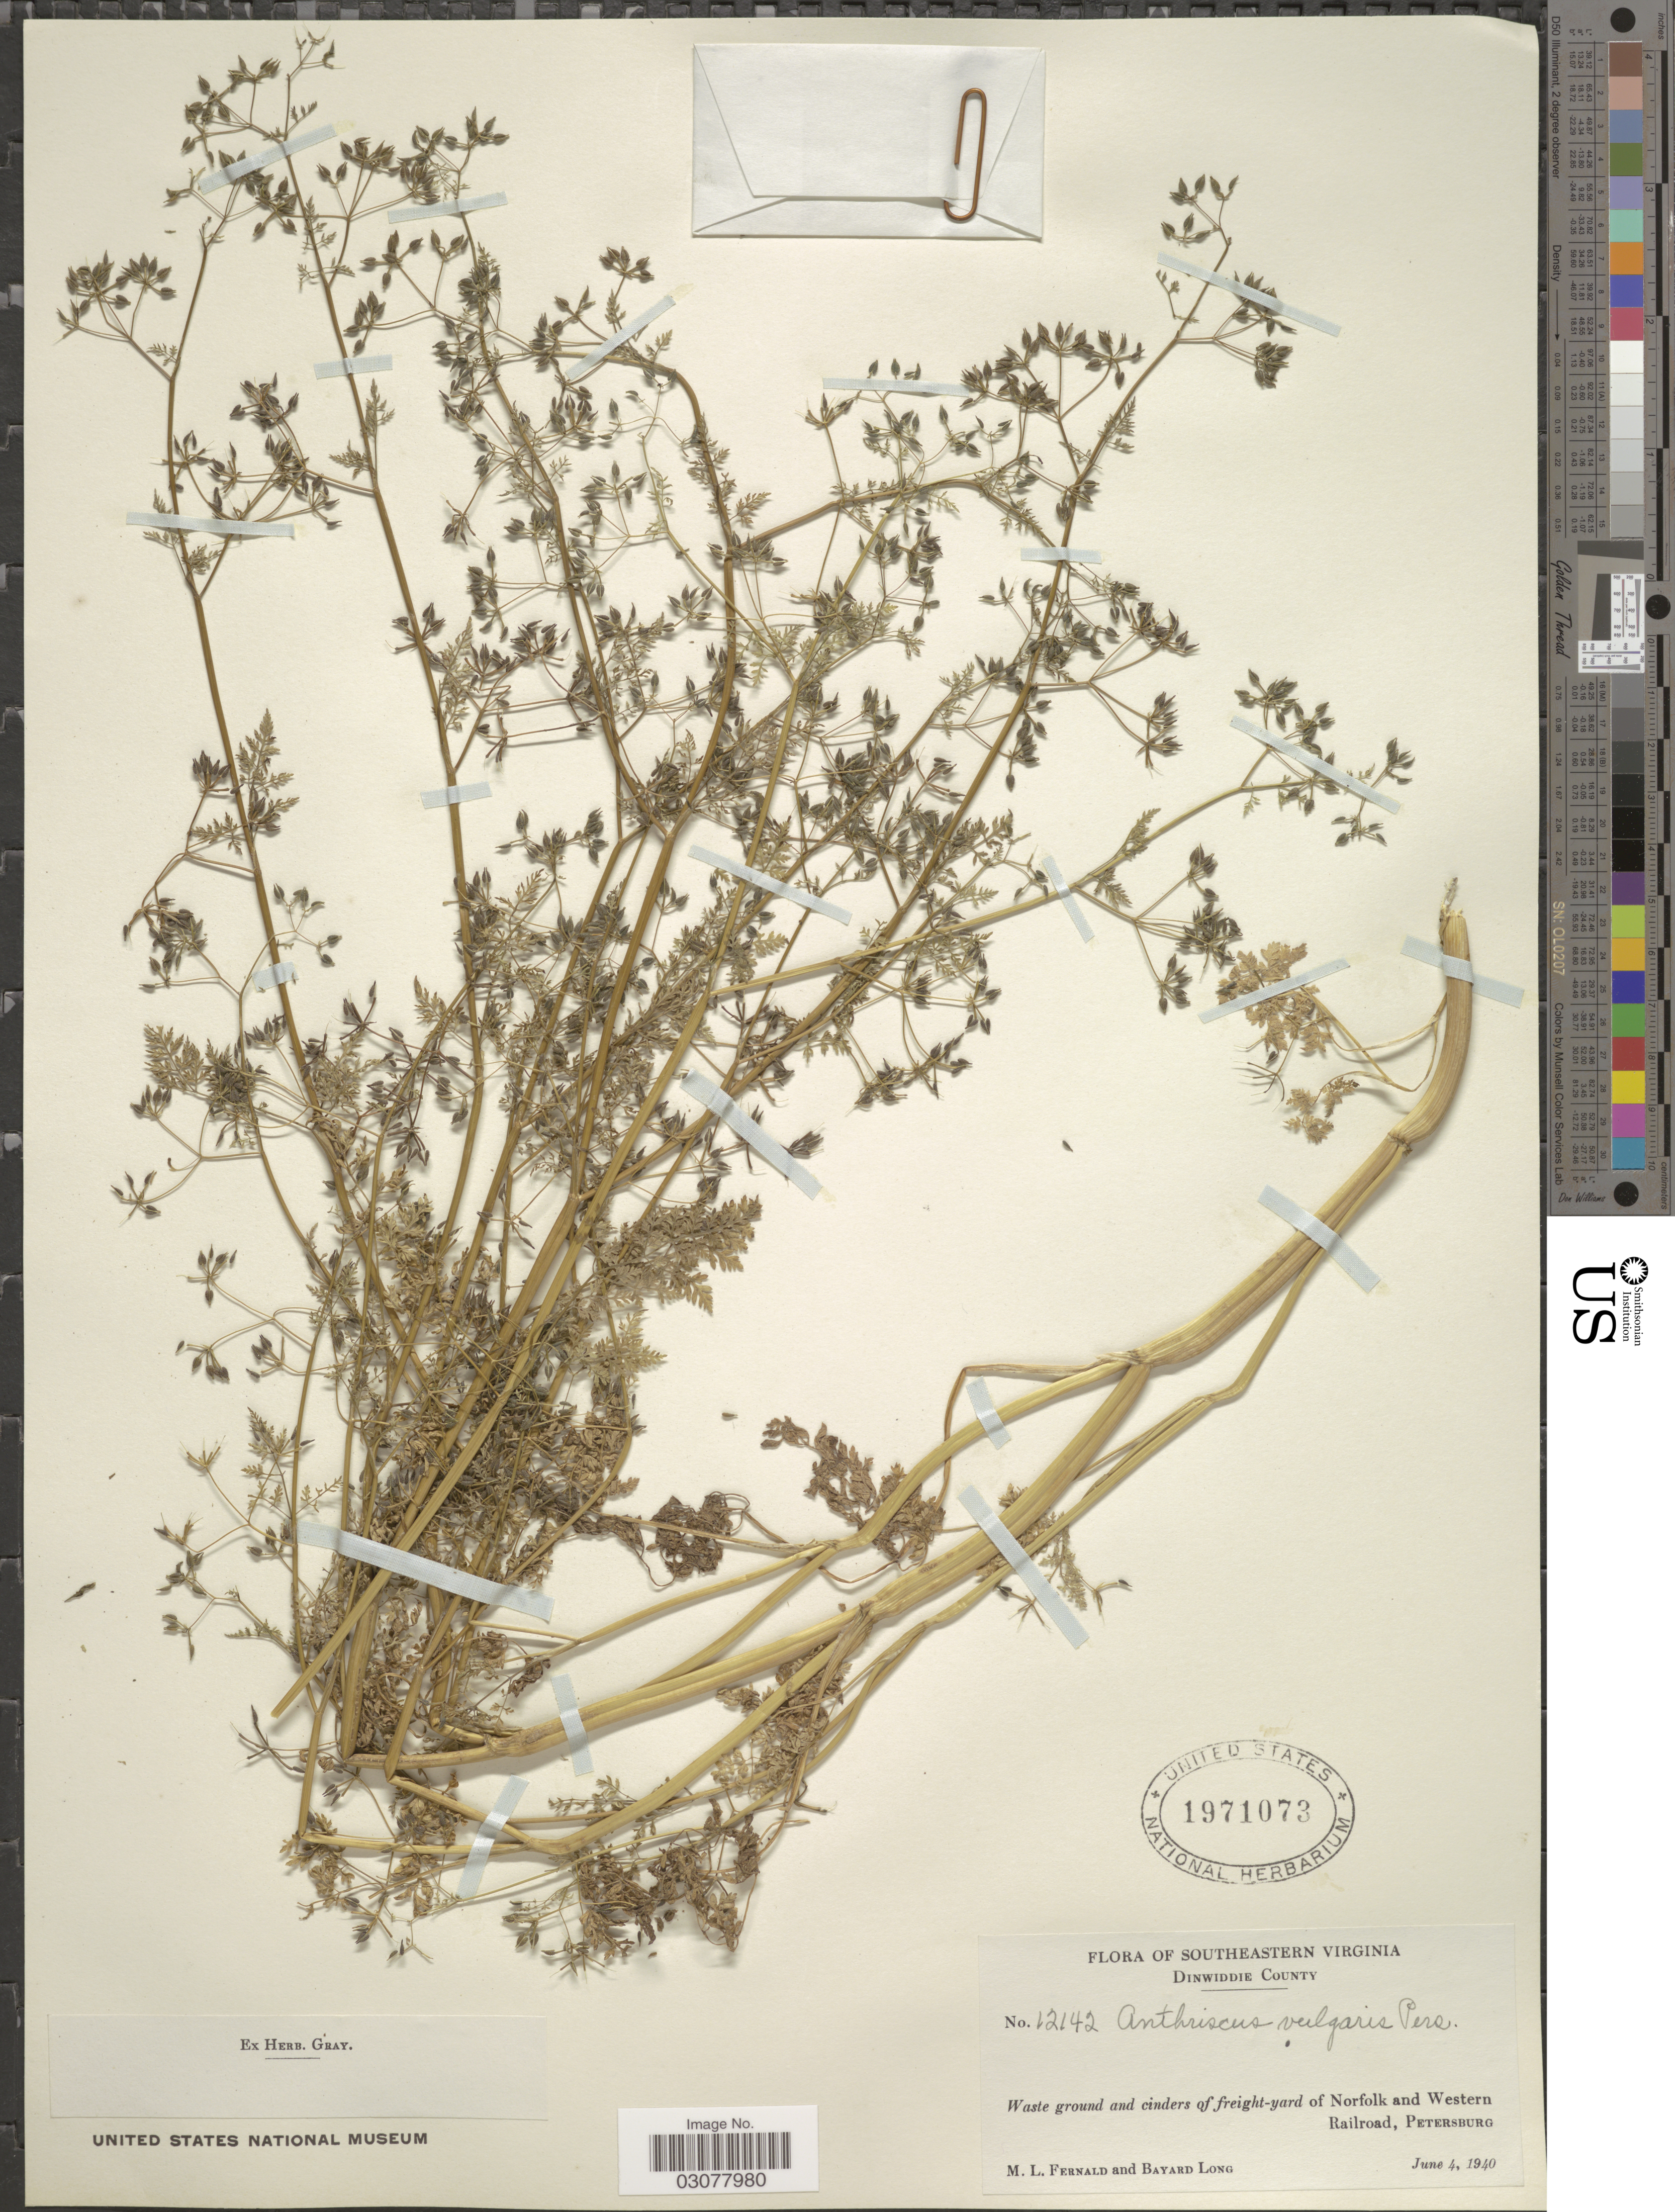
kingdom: Plantae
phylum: Tracheophyta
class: Magnoliopsida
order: Apiales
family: Apiaceae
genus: Anthriscus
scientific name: Anthriscus caucalis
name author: M. Bieb.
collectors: M. L. Fernald & B. Long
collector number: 12142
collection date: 1940-06-04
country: United States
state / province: Virginia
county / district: Dinwiddie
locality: Southeastern Virginia, Dinwiddie County, Waste ground and cinders of freight-yard of Norfolk and Western Railroad, Petersburg.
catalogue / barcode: US 1971073